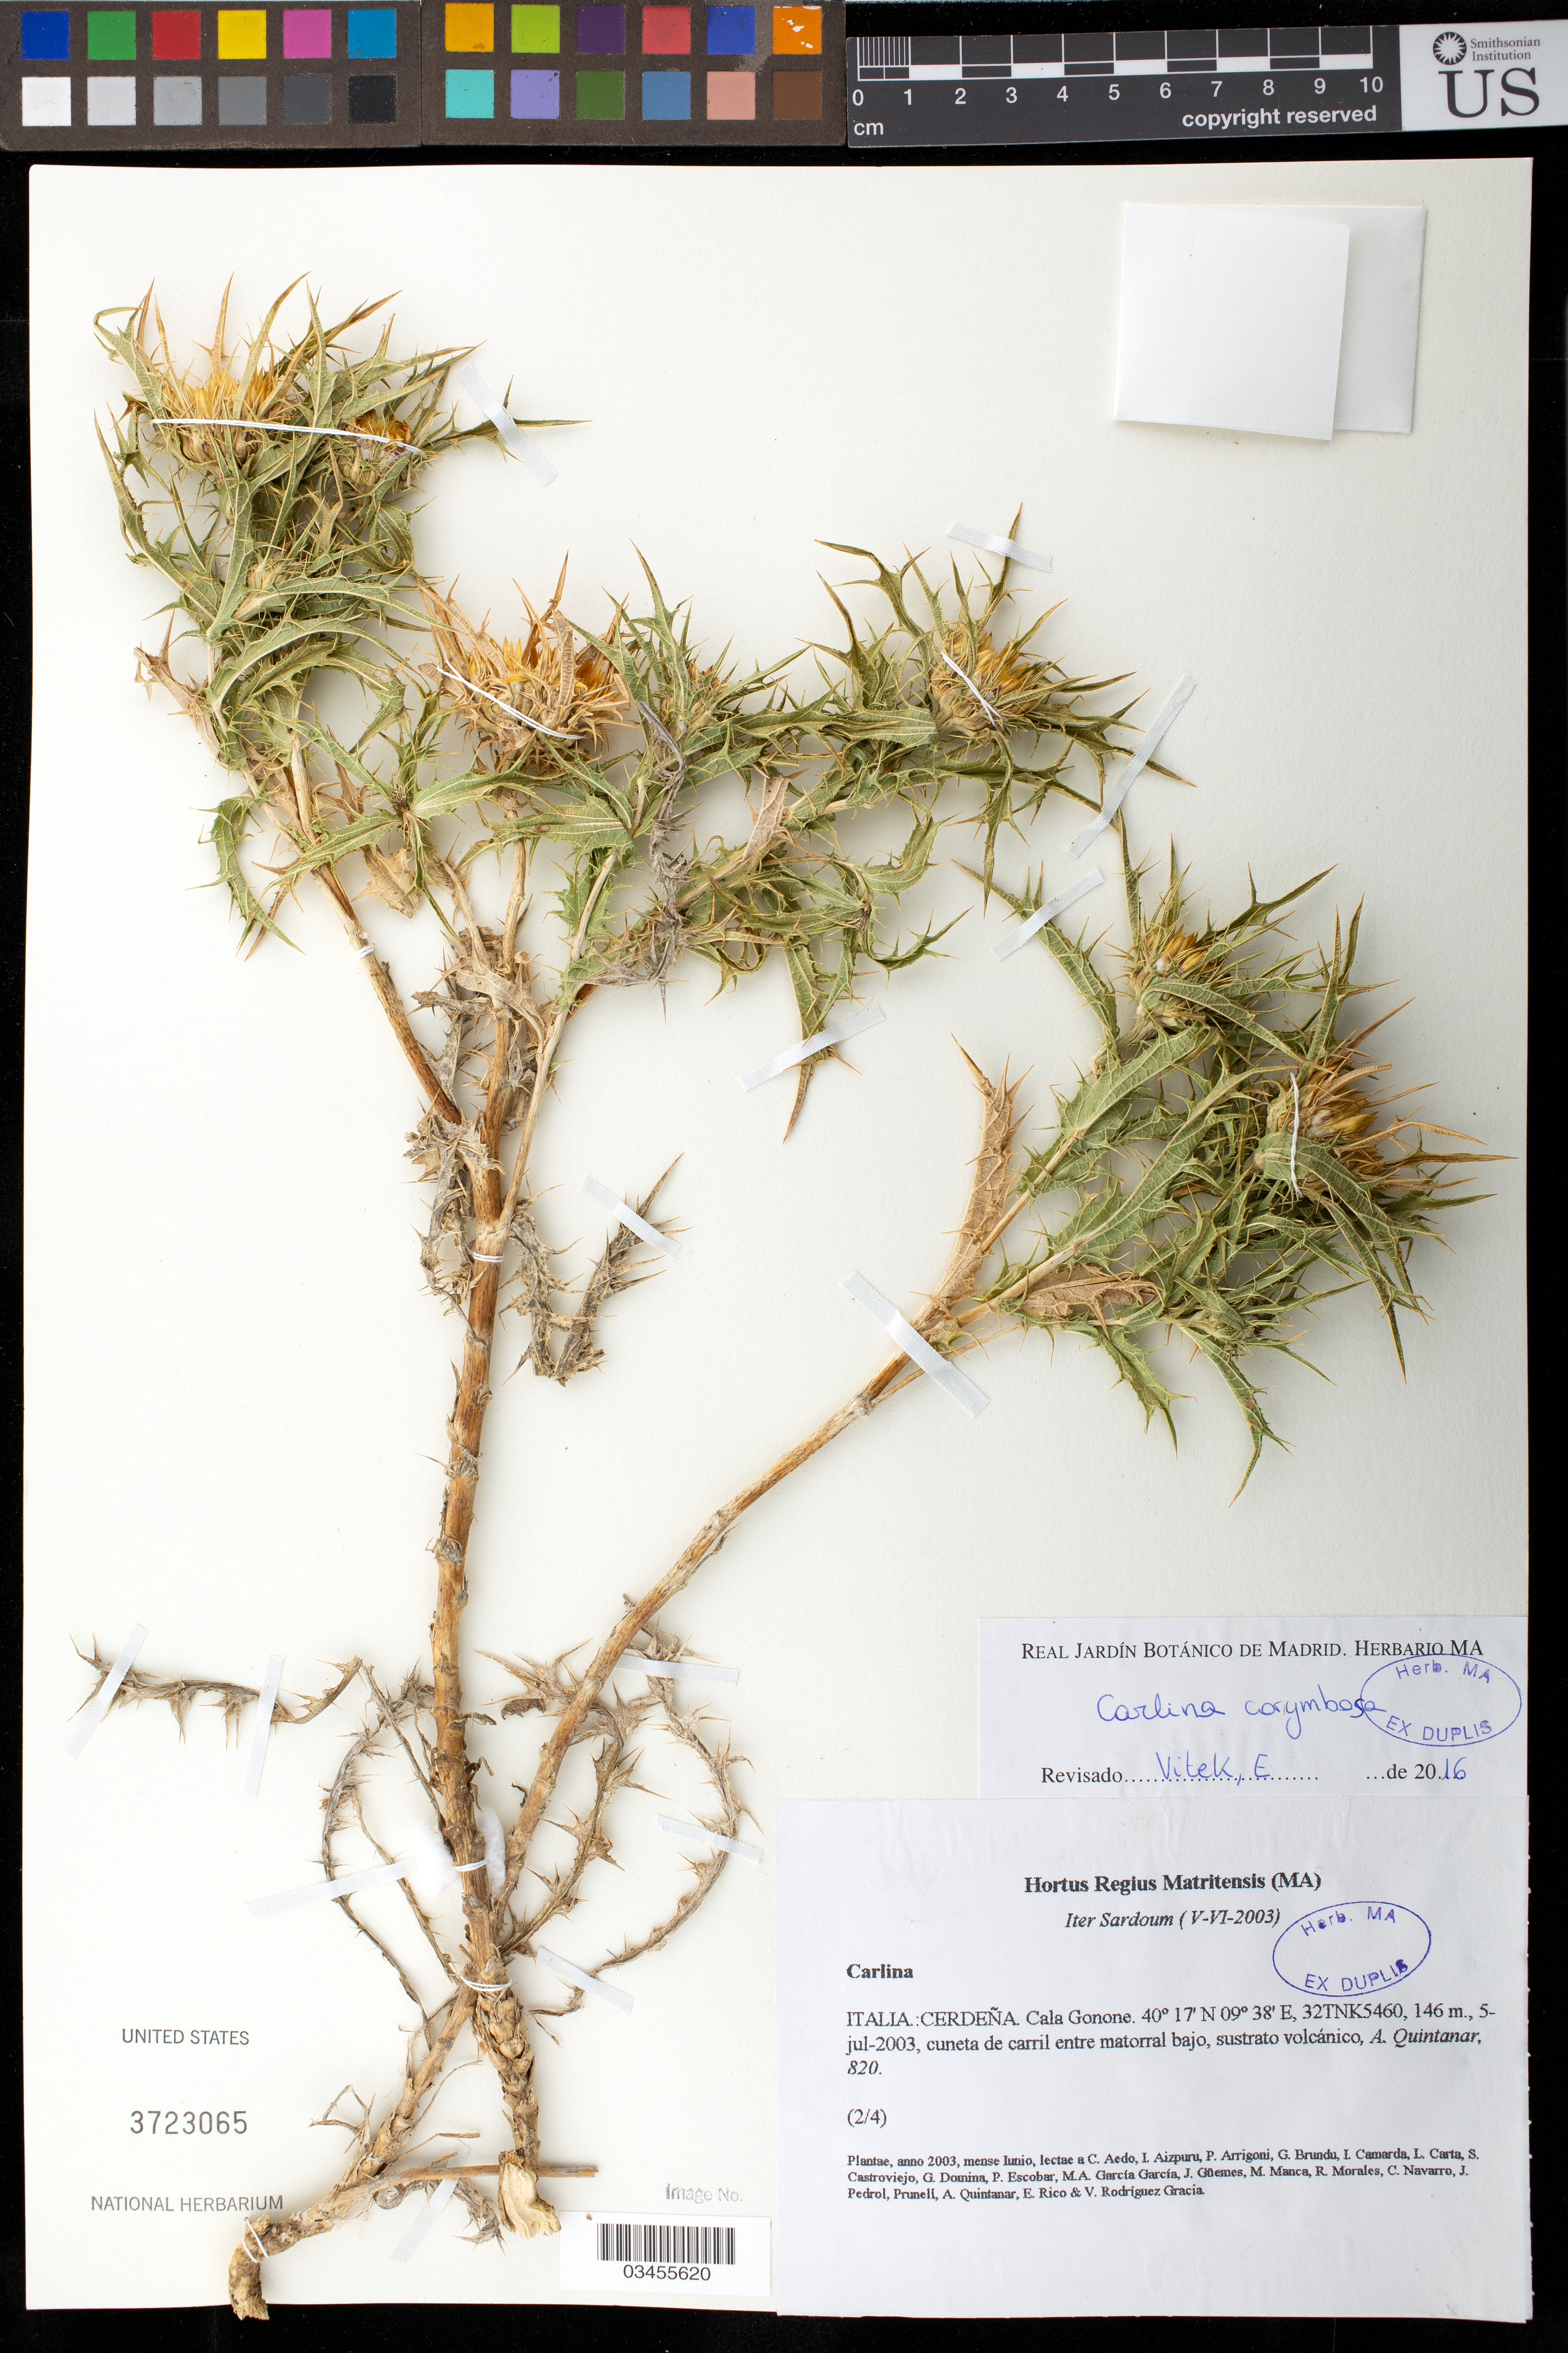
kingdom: Plantae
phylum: Tracheophyta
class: Magnoliopsida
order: Asterales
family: Asteraceae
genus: Carlina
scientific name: Carlina corymbosa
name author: L.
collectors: A. Quintanar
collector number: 820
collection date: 2003-07-05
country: Italy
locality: Cerdena. Cala Gonone.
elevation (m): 146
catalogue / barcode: US 3723065